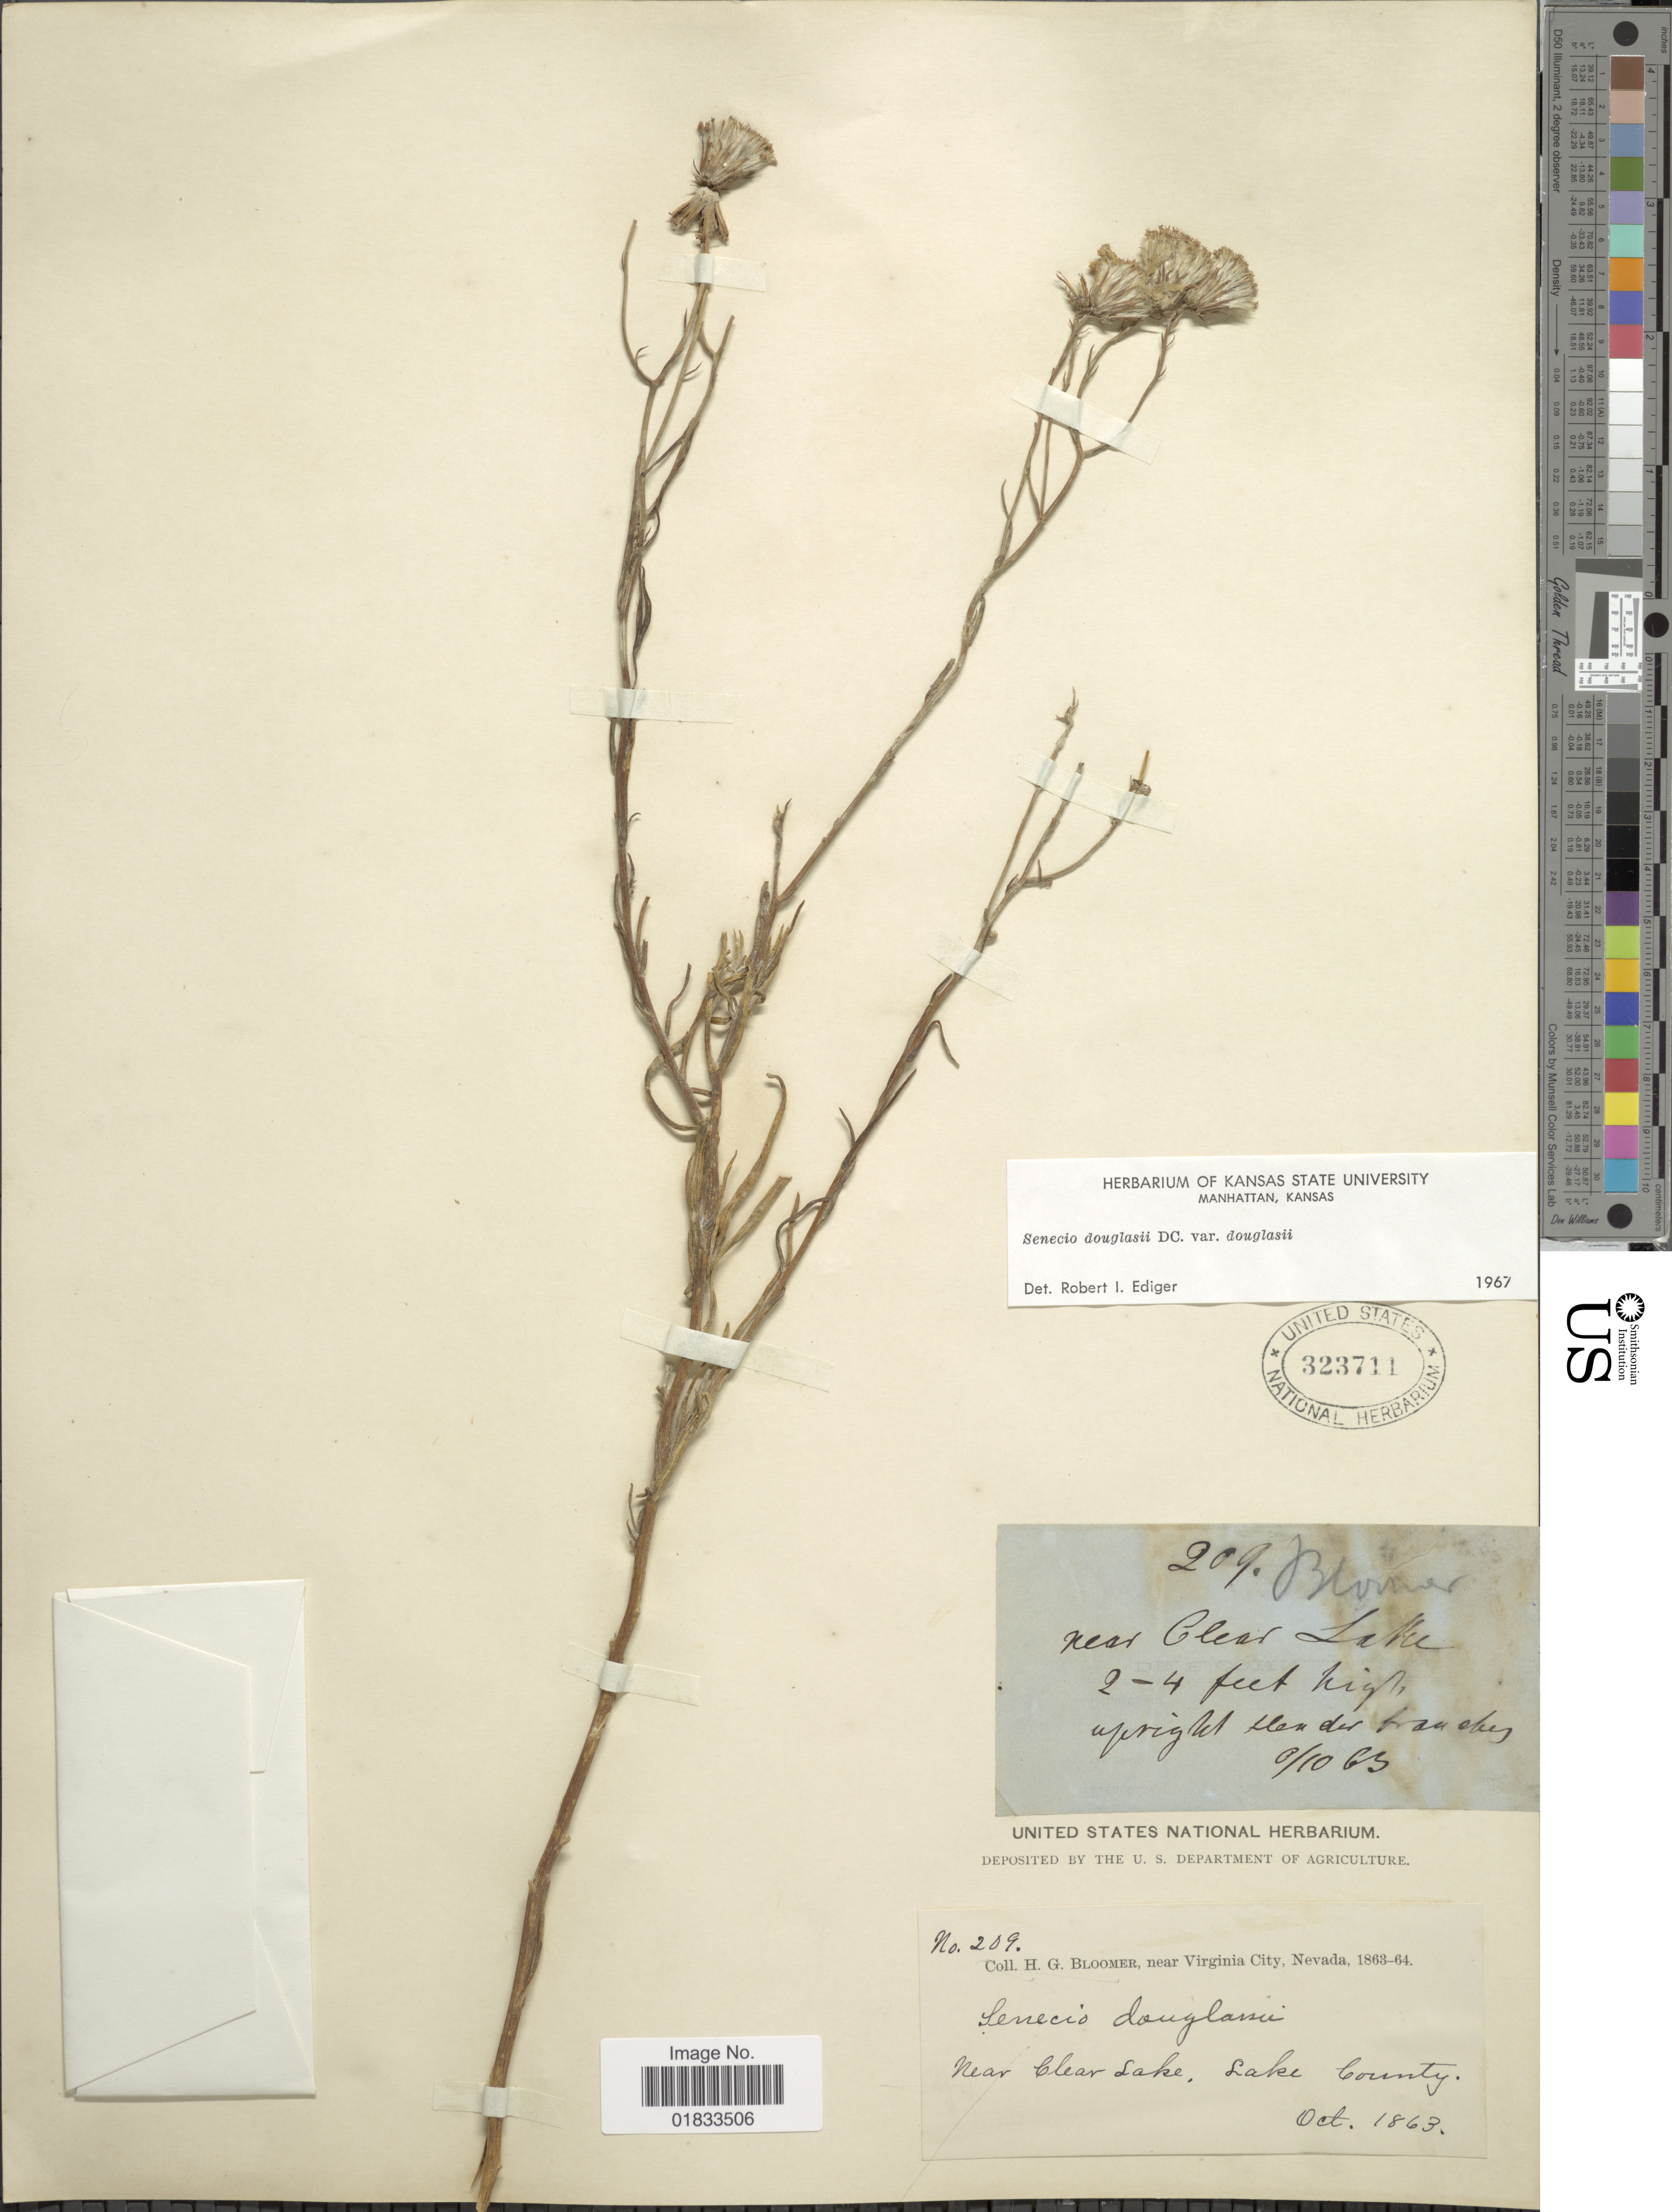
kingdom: Plantae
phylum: Tracheophyta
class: Magnoliopsida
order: Asterales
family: Asteraceae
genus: Senecio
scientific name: Senecio flaccidus var. douglasii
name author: (DC.) B.L. Turner & T.M. Barkley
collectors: H. Bloomer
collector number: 209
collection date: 1863-10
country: United States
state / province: Nevada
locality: Near Virginia City, Near Clear Lake, Lake County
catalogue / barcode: US 323711